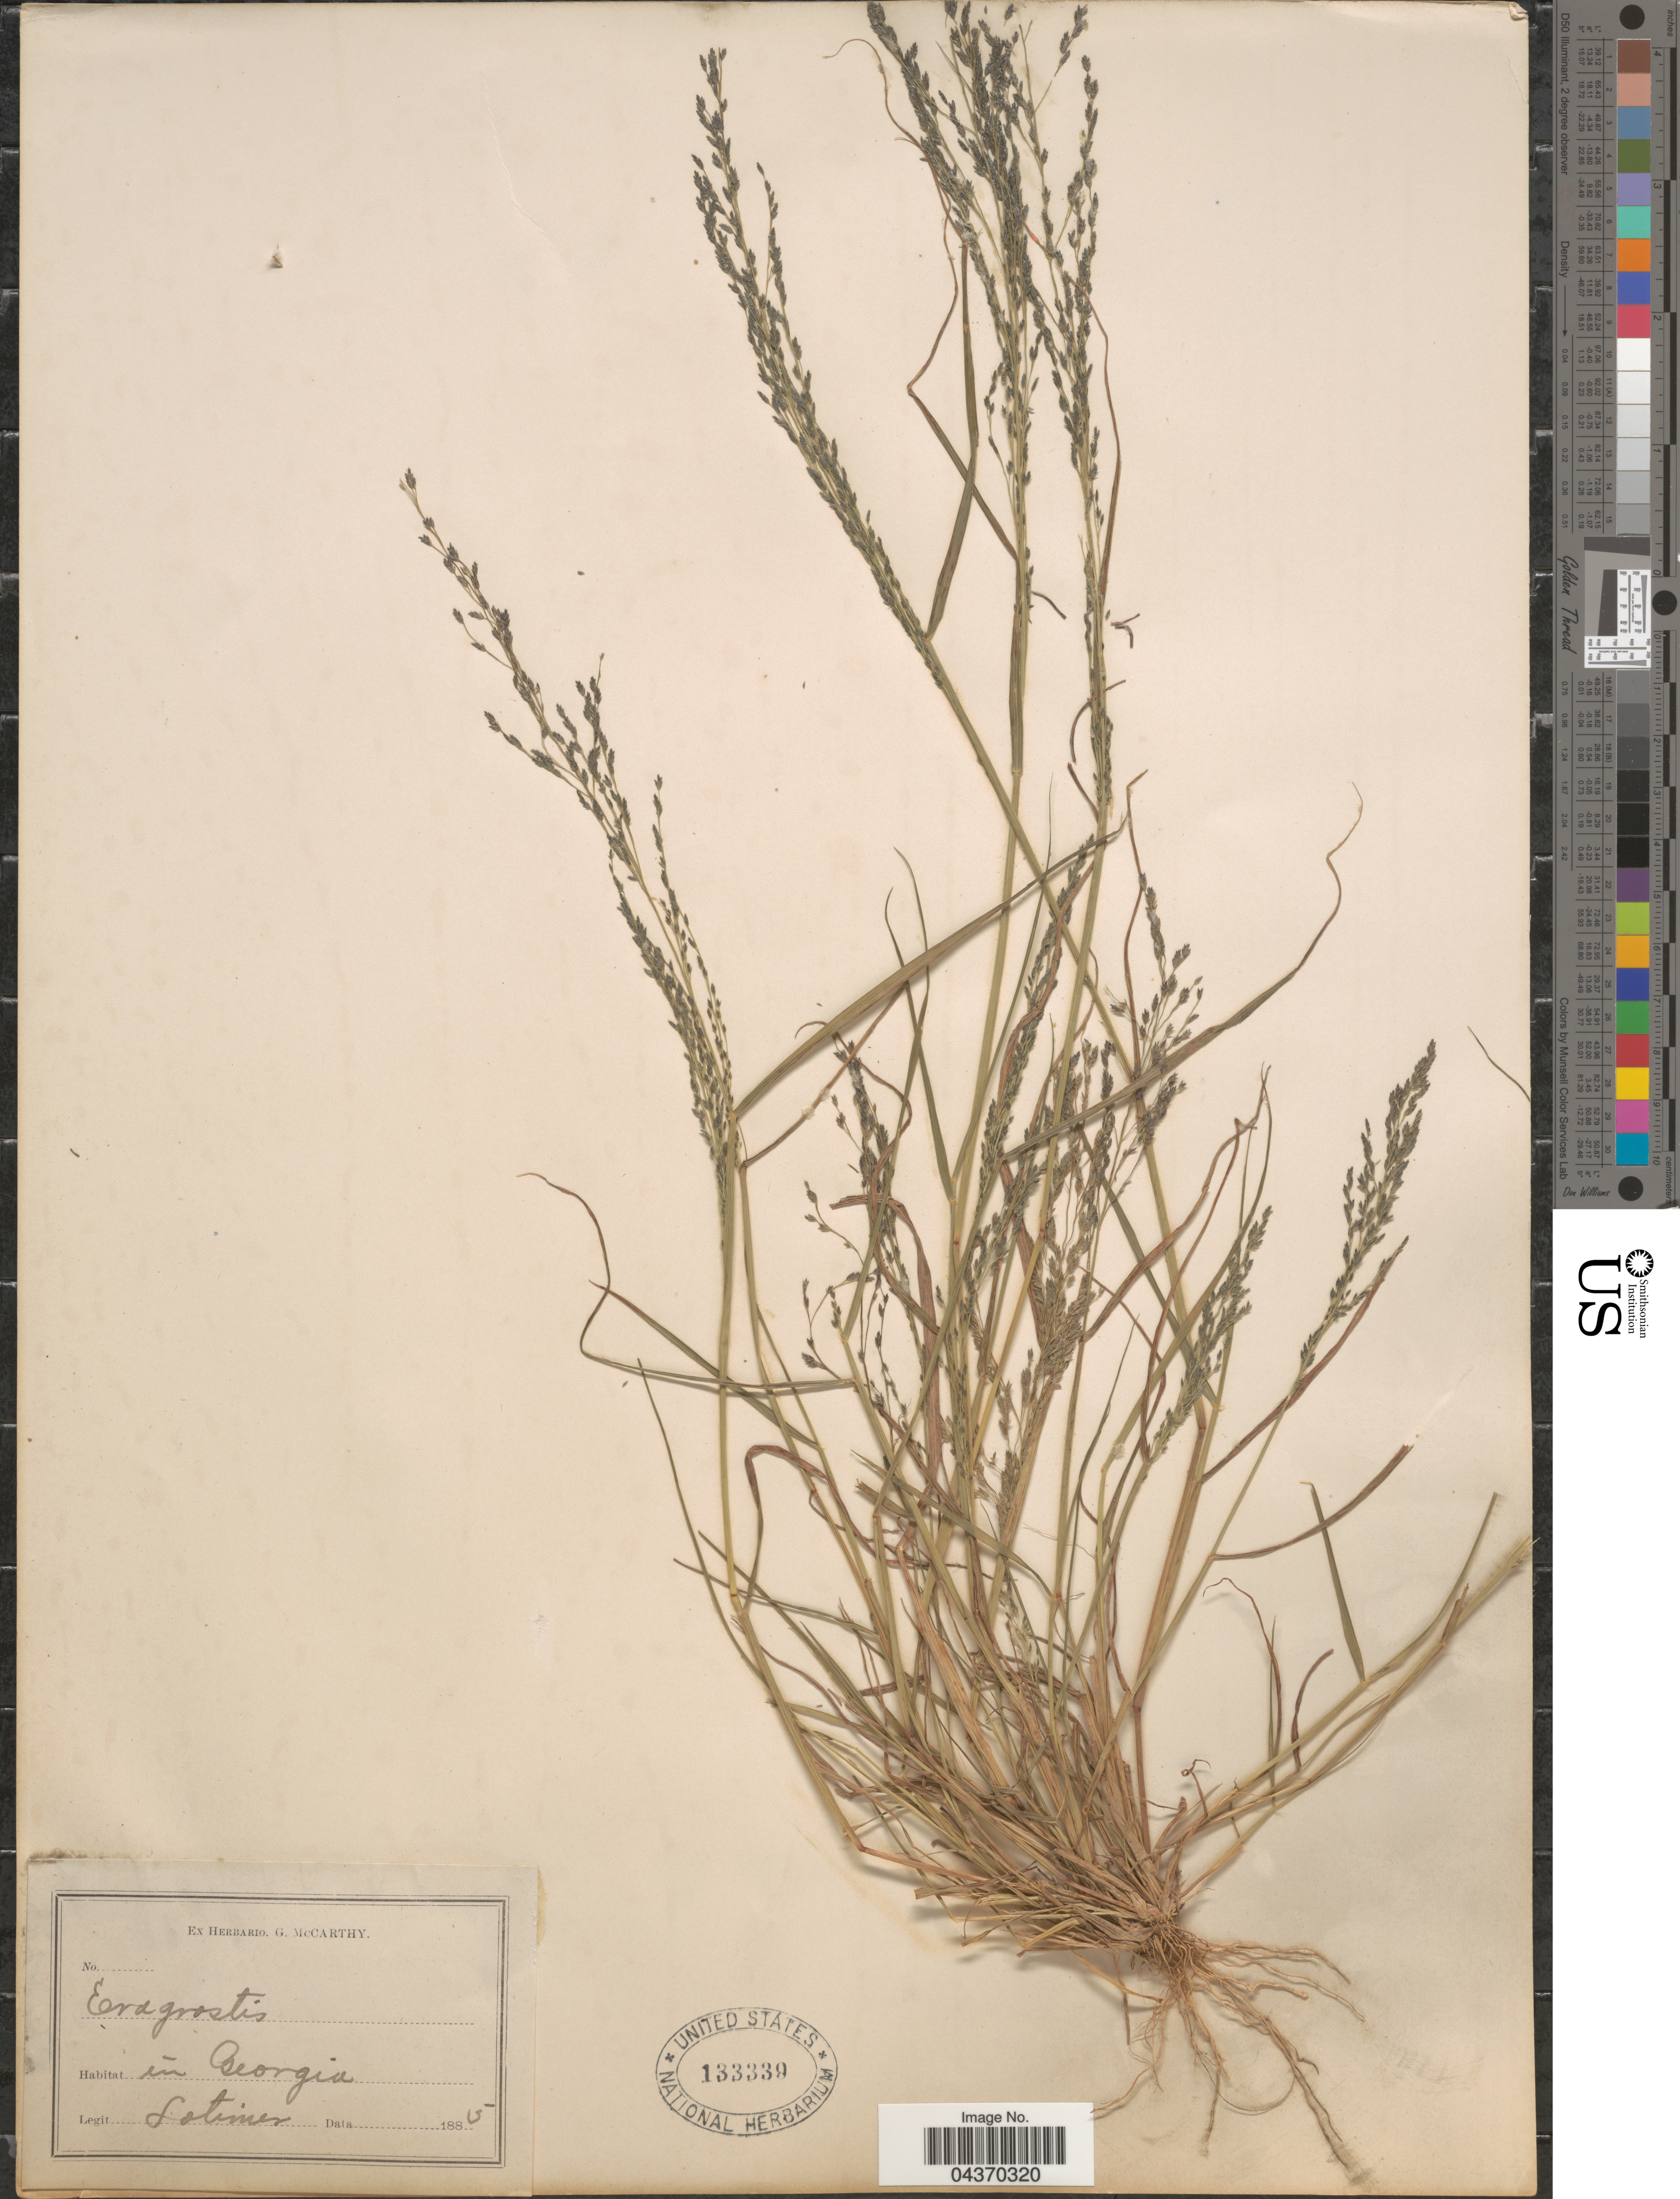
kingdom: Plantae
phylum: Tracheophyta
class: Liliopsida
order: Poales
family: Poaceae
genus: Eragrostis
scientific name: Eragrostis pectinacea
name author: (Michx.) Nees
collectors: Latimer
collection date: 1885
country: United States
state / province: Georgia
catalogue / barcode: US 133339